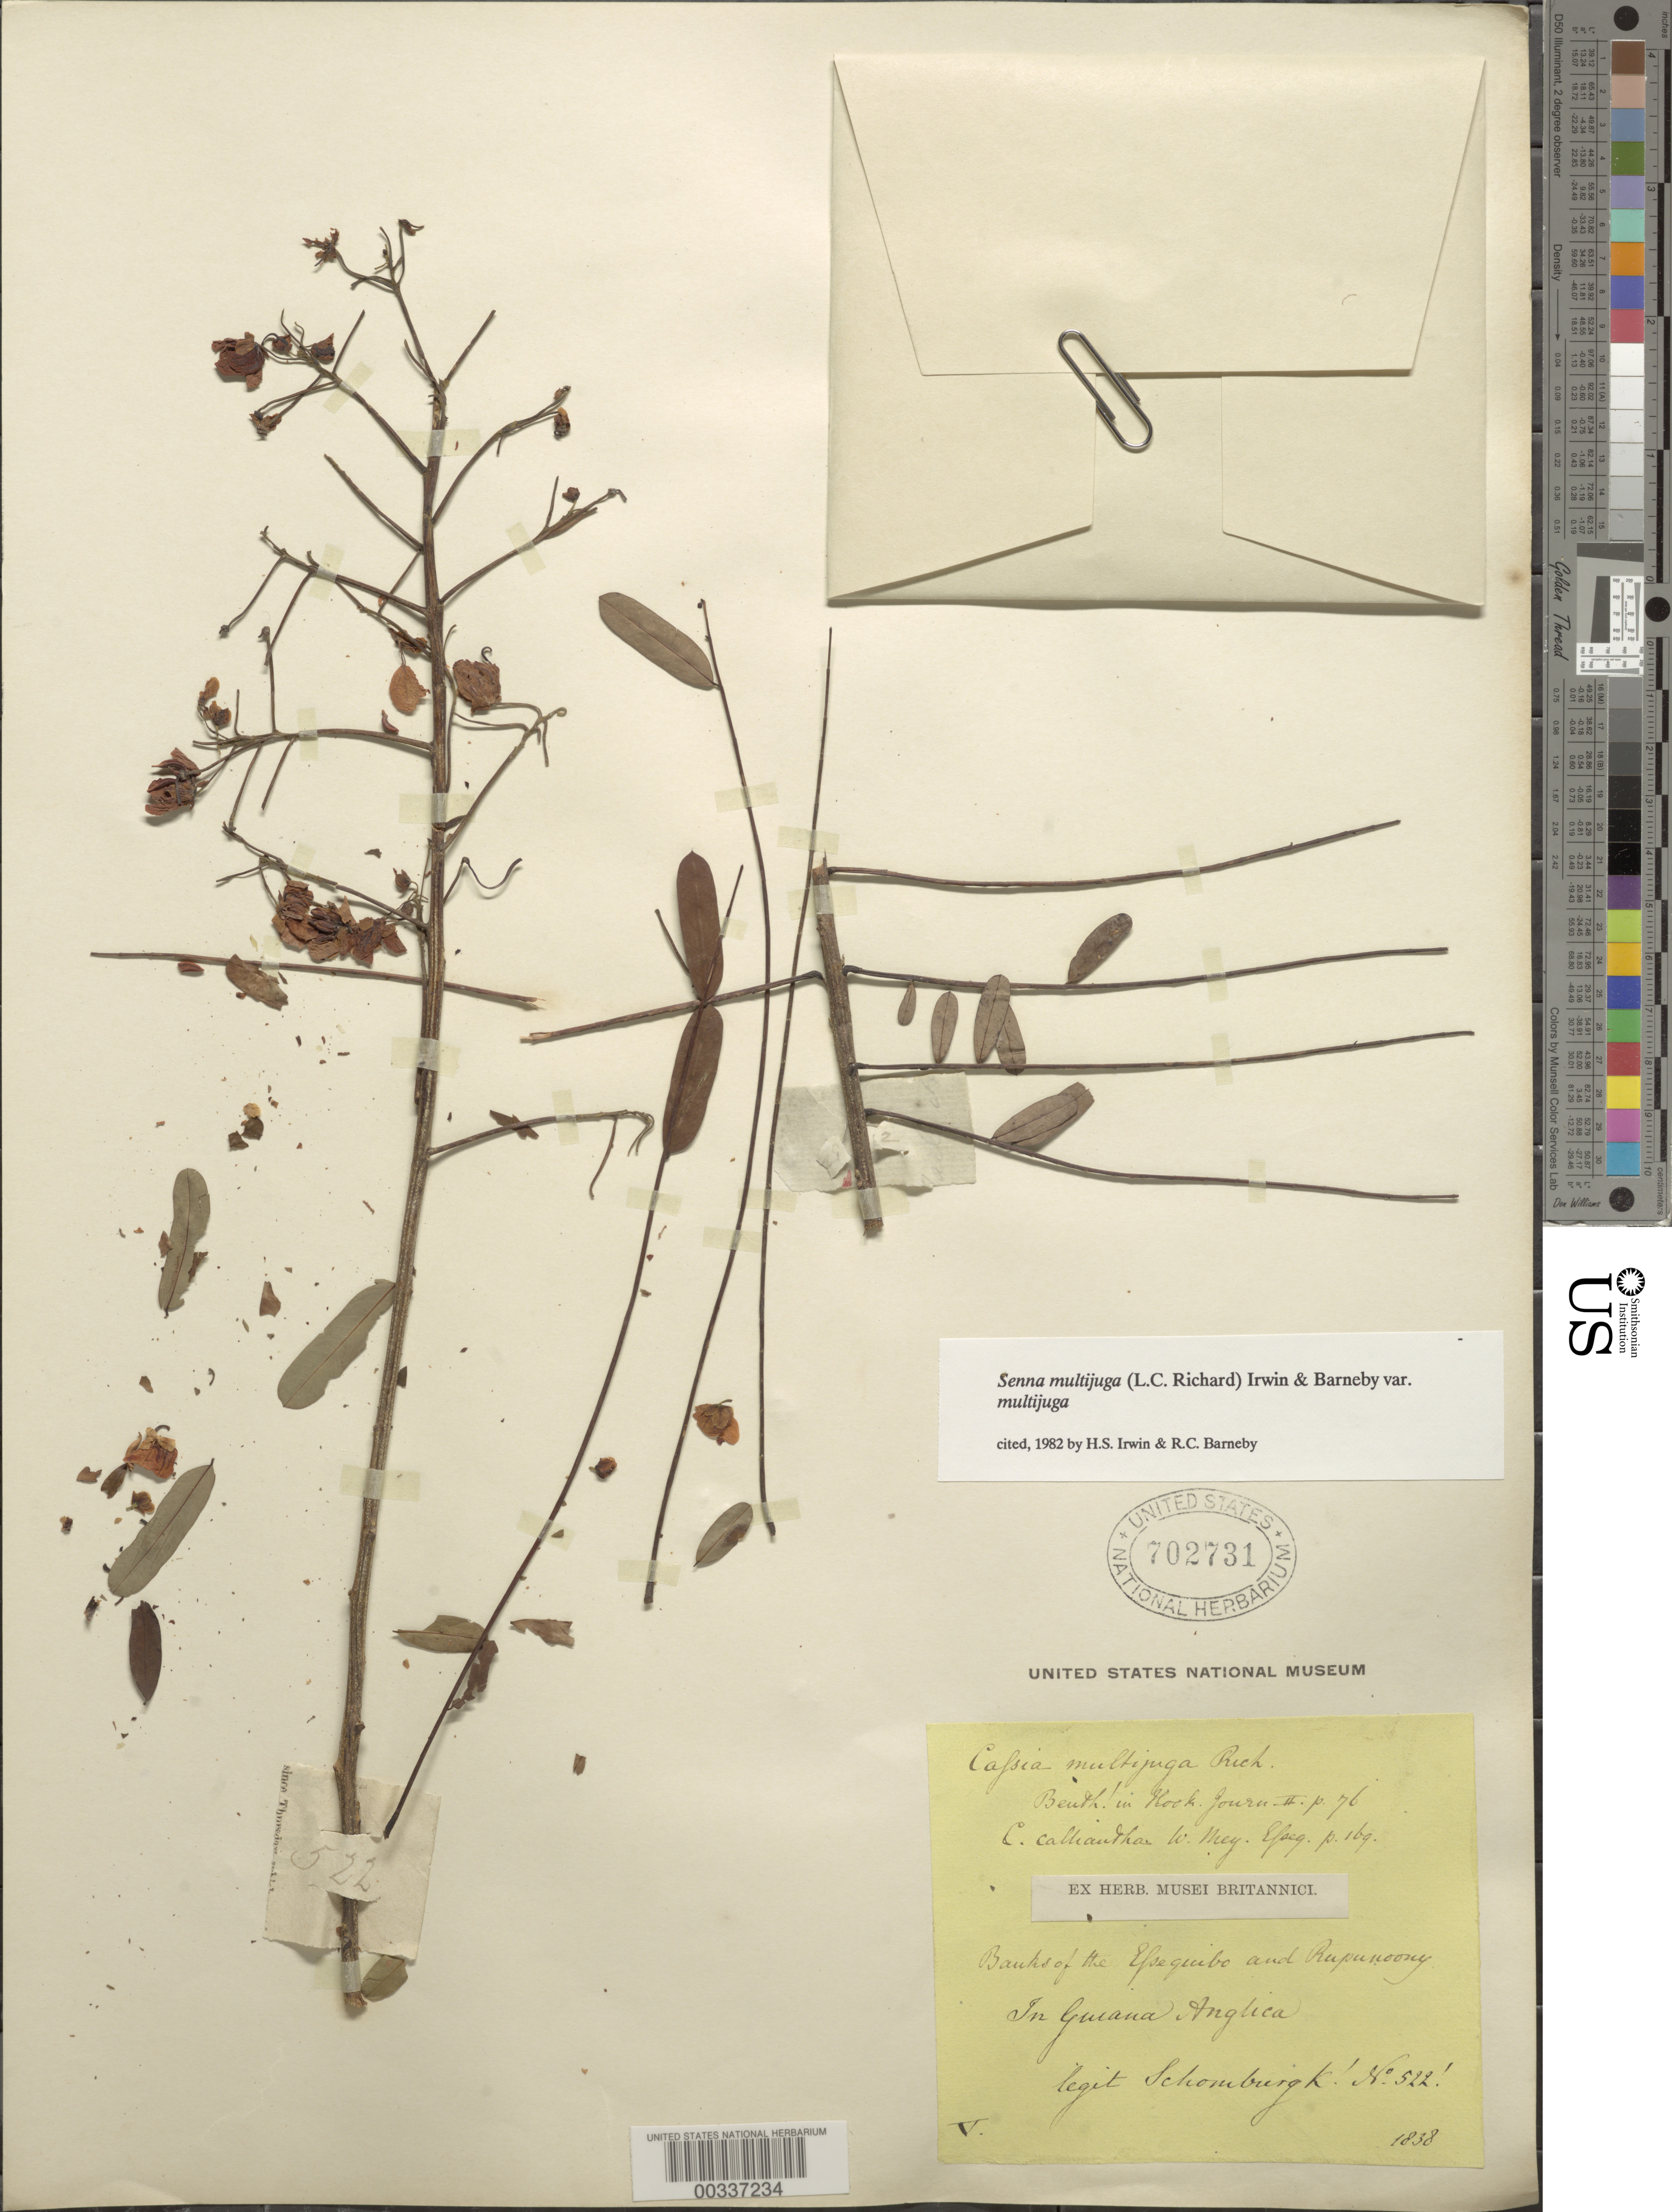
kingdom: Plantae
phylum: Tracheophyta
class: Magnoliopsida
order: Fabales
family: Fabaceae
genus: Senna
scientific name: Senna multijuga var. multijuga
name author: (Rich.) H.S. Irwin & Barneby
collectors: M. R. Schomburgk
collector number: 522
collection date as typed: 1838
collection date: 1838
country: Guyana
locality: Bank of the essequibo and rupununi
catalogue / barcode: US 702731